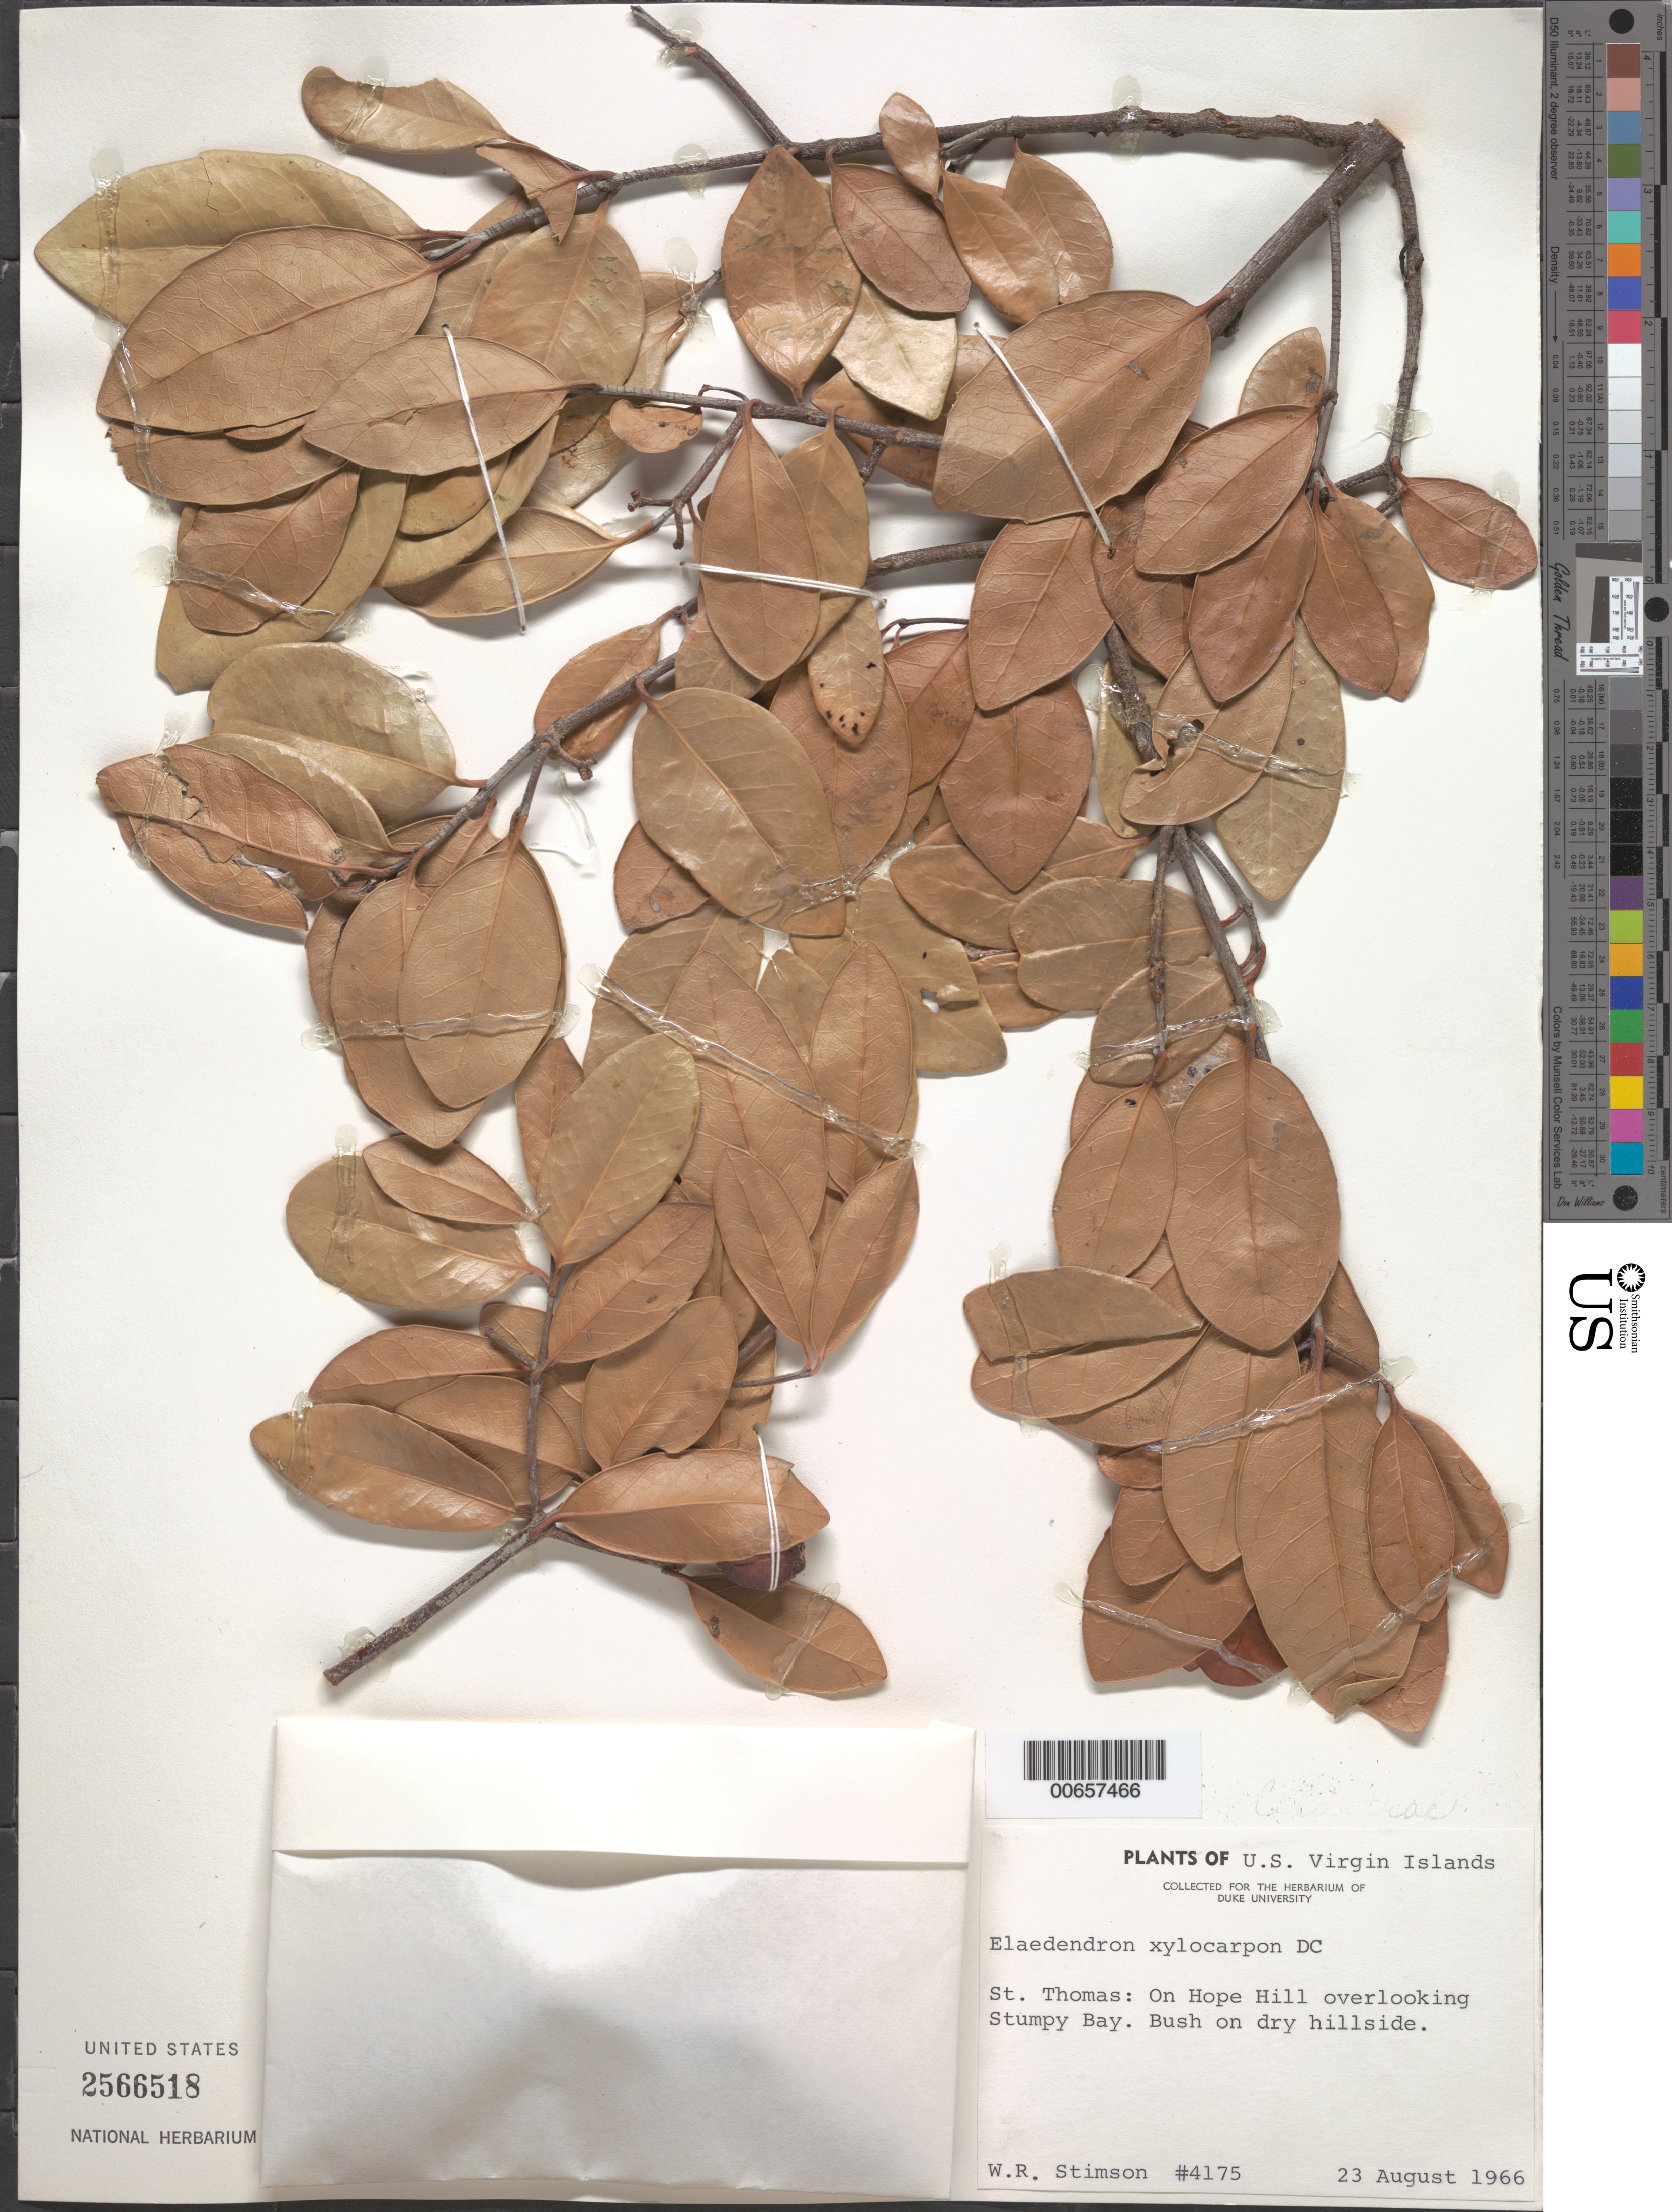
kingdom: Plantae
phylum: Tracheophyta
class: Magnoliopsida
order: Celastrales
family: Celastraceae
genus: Elaeodendron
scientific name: Elaeodendron xylocarpum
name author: (Vent.) DC.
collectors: W. R. Stimson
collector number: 4175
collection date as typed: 23 Aug 1966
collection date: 1966-08-23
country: U.S. Virgin Islands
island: St. Thomas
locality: Hope Hill overlooking Stumpy Bay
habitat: Bush on dry hillside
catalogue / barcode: US 2566518